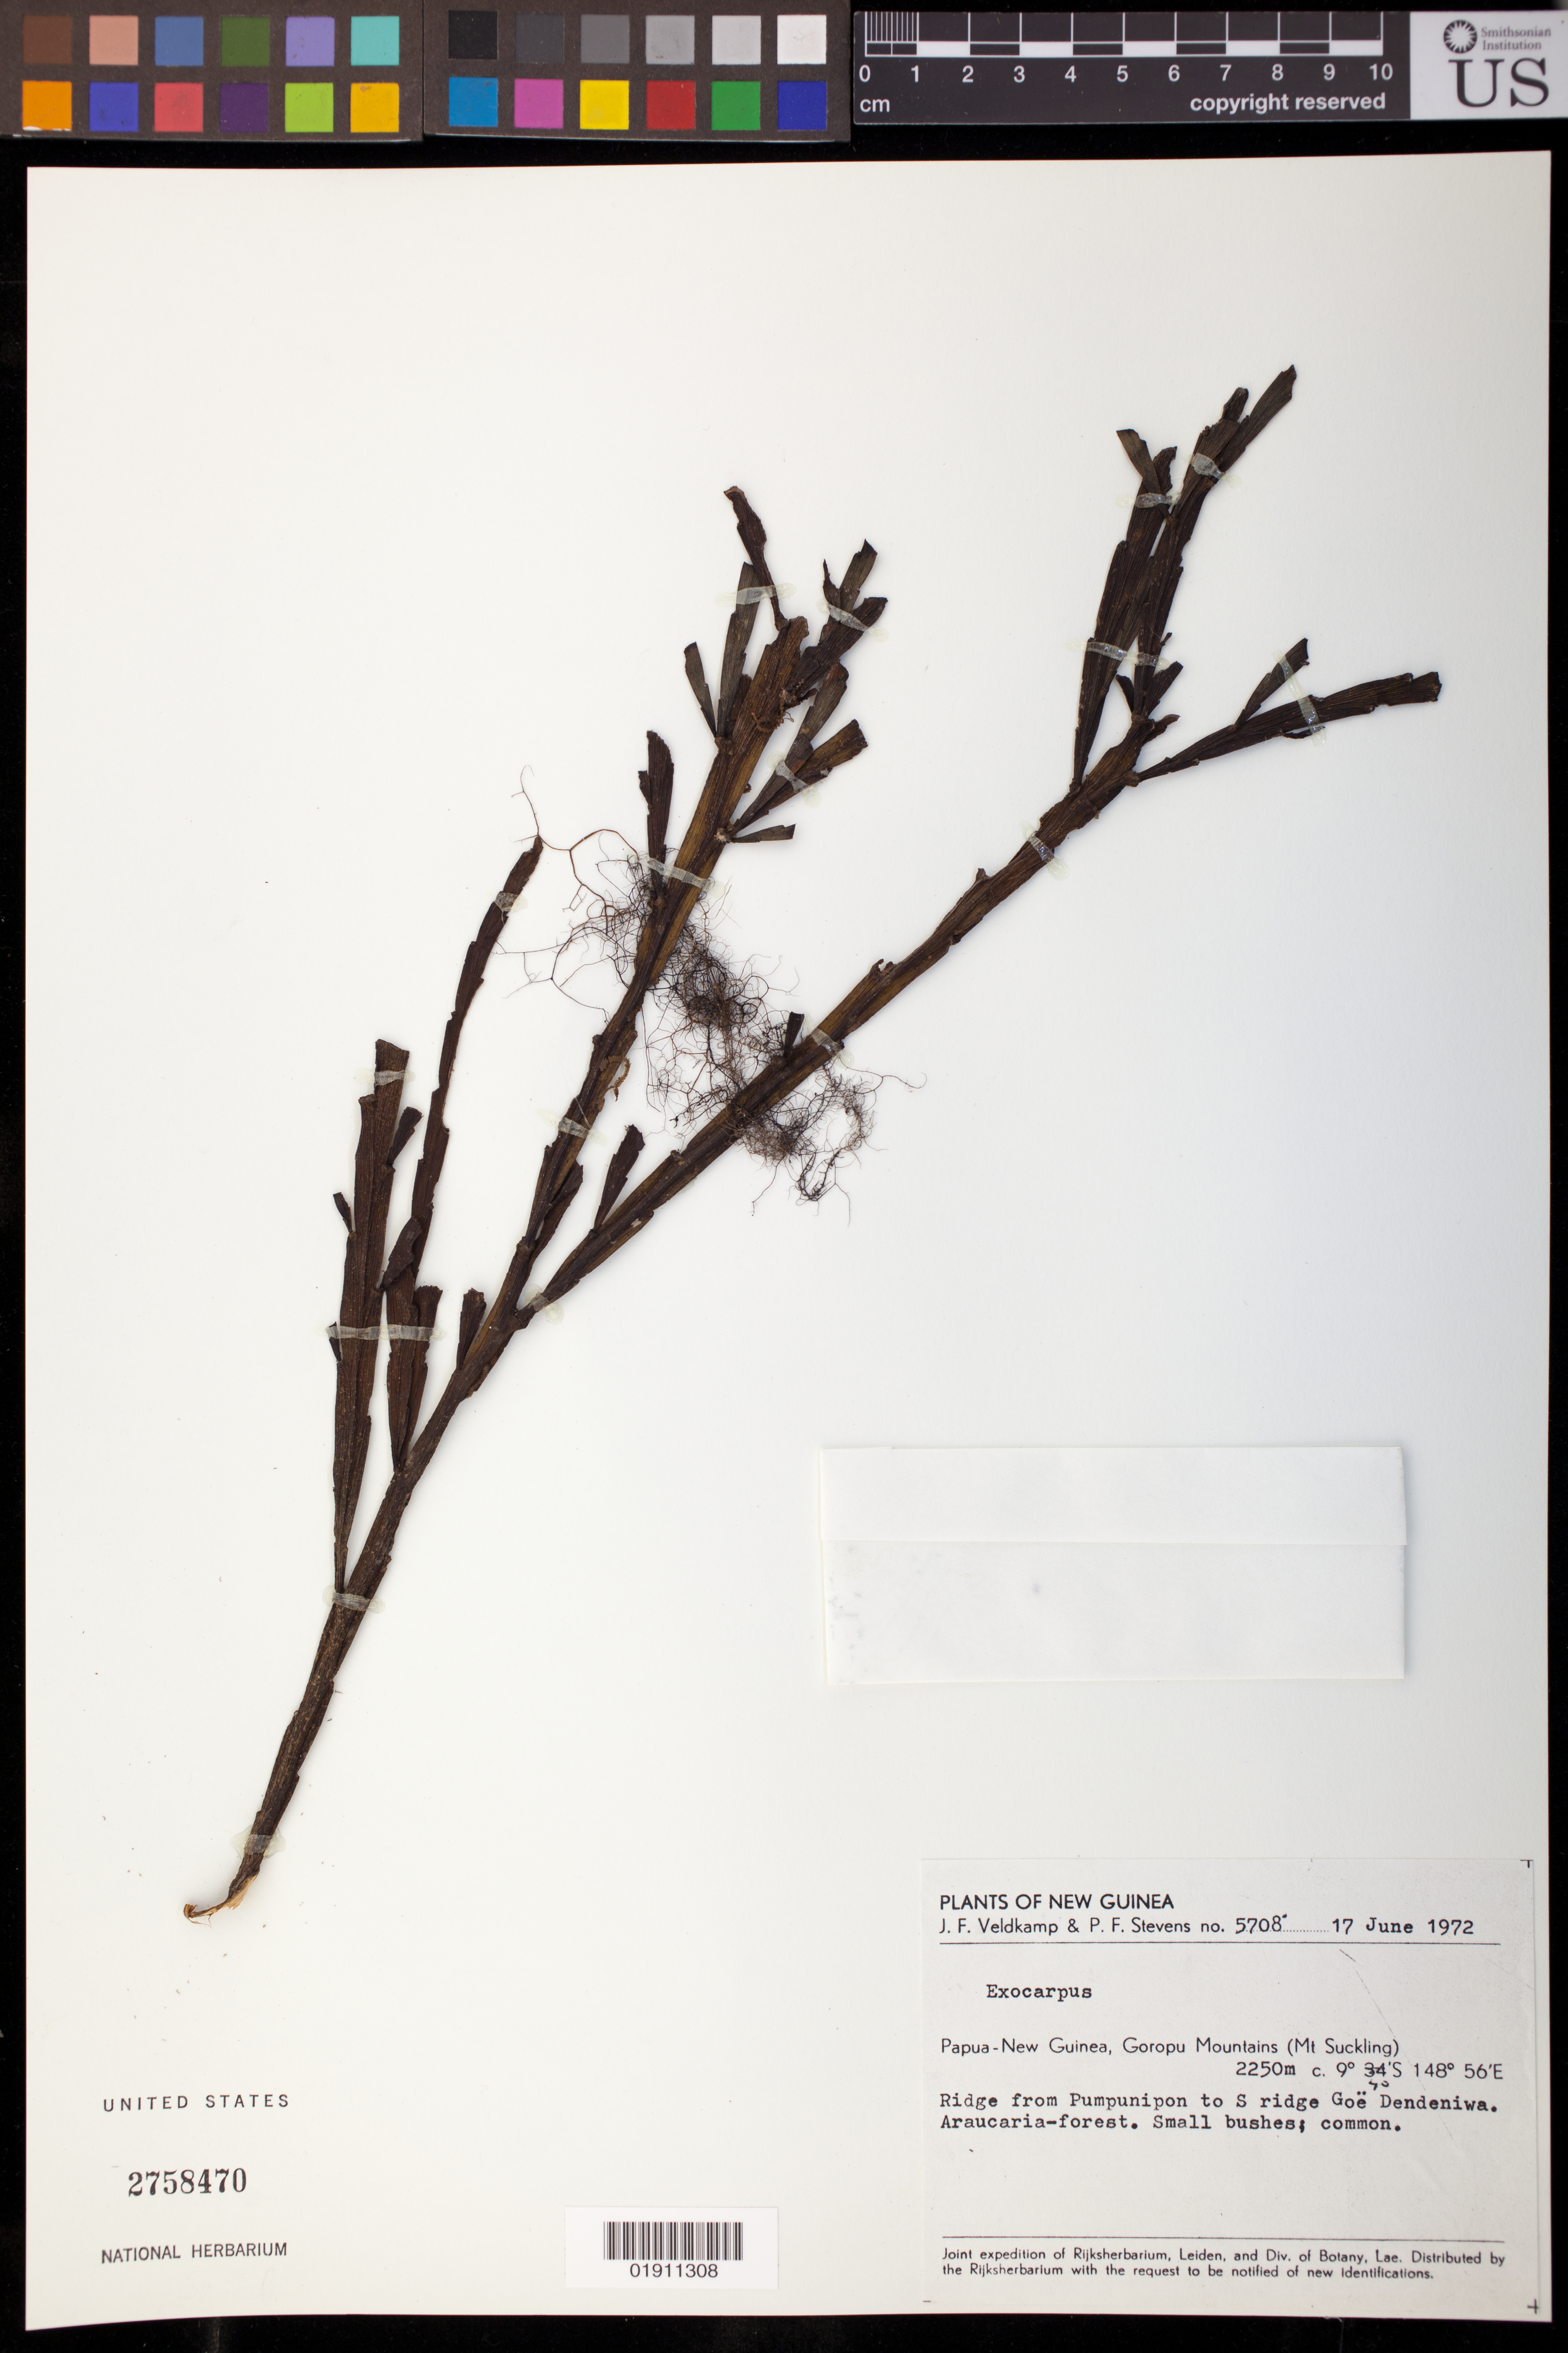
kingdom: Plantae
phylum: Tracheophyta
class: Magnoliopsida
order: Santalales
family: Santalaceae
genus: Exocarpos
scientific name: Exocarpos sp.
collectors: J. F. Veldkamp & P. F. Stevens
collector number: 5708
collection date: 1972-06-17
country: Papua New Guinea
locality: Ridge from Pumpunipon to S ridge Goe Dendeniwa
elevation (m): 2250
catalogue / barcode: US 2758470